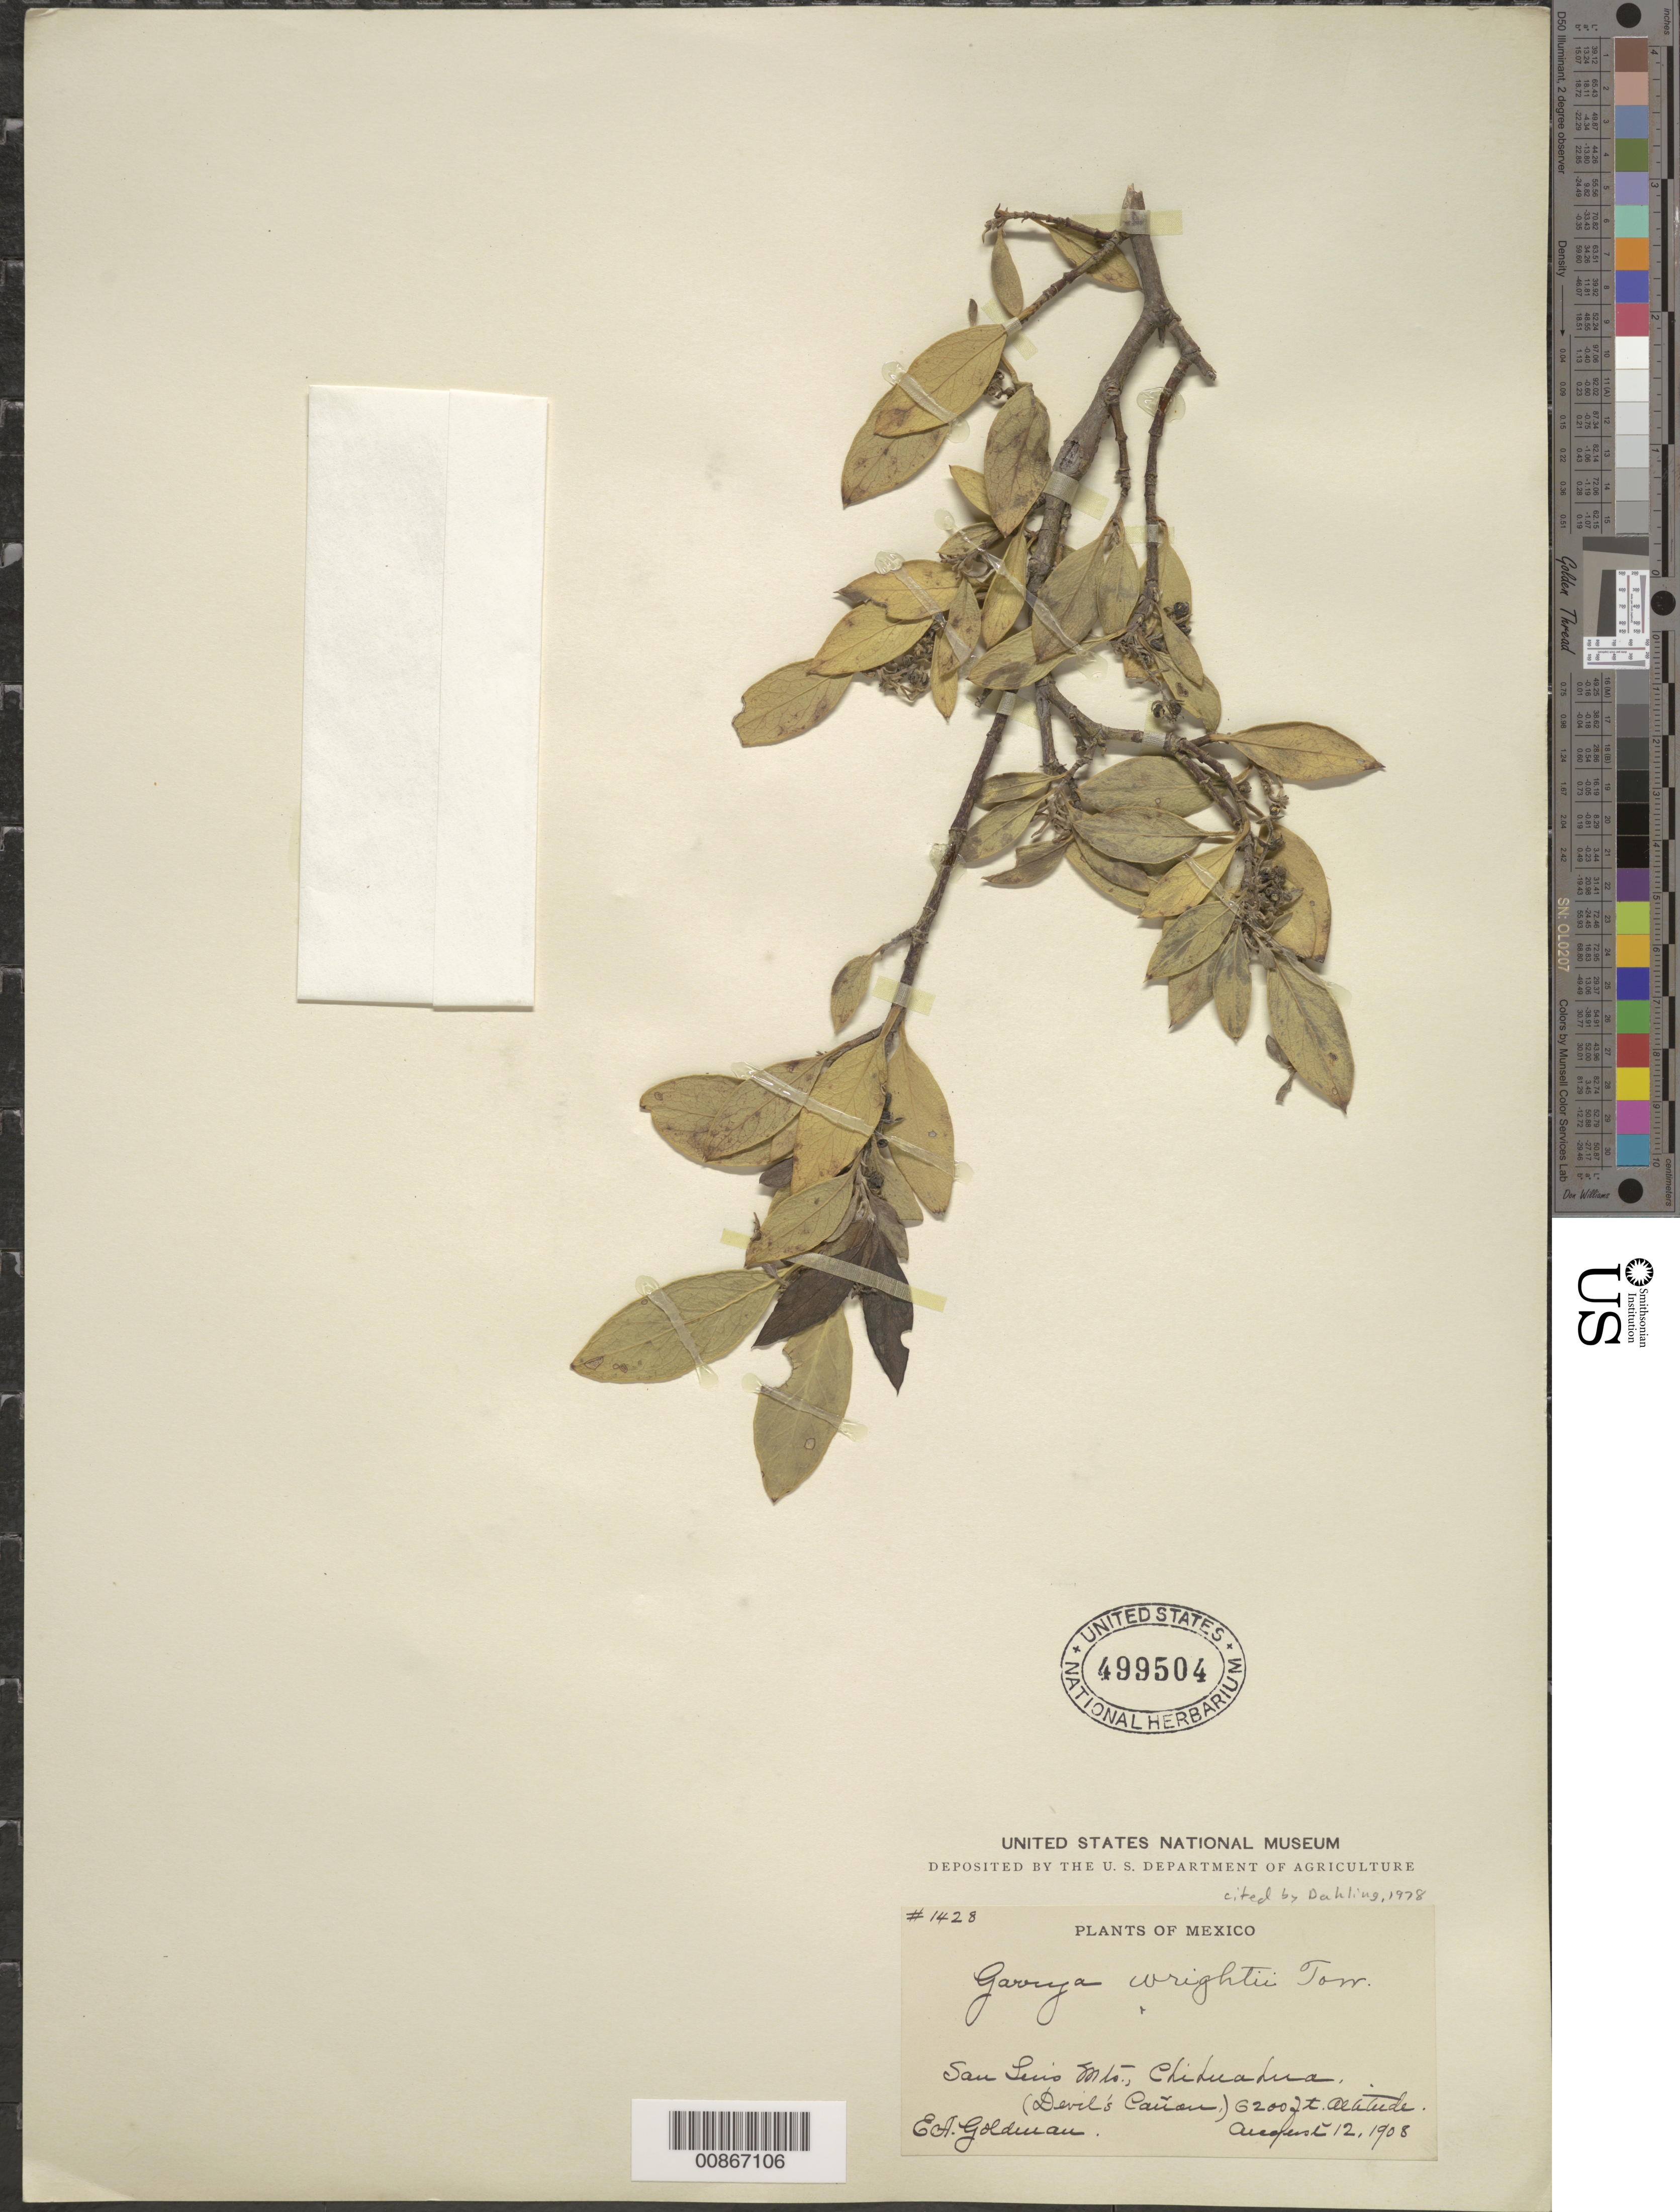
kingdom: Plantae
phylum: Tracheophyta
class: Magnoliopsida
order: Garryales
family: Garryaceae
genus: Garrya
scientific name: Garrya wrightii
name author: Torr.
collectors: E. A. Goldman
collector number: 1428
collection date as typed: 12 Aug 1908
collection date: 1908-08-12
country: Mexico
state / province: Chihuahua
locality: San Luis Mts., Chihuahua (Devil's Cañon)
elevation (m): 1890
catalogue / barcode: US 499504